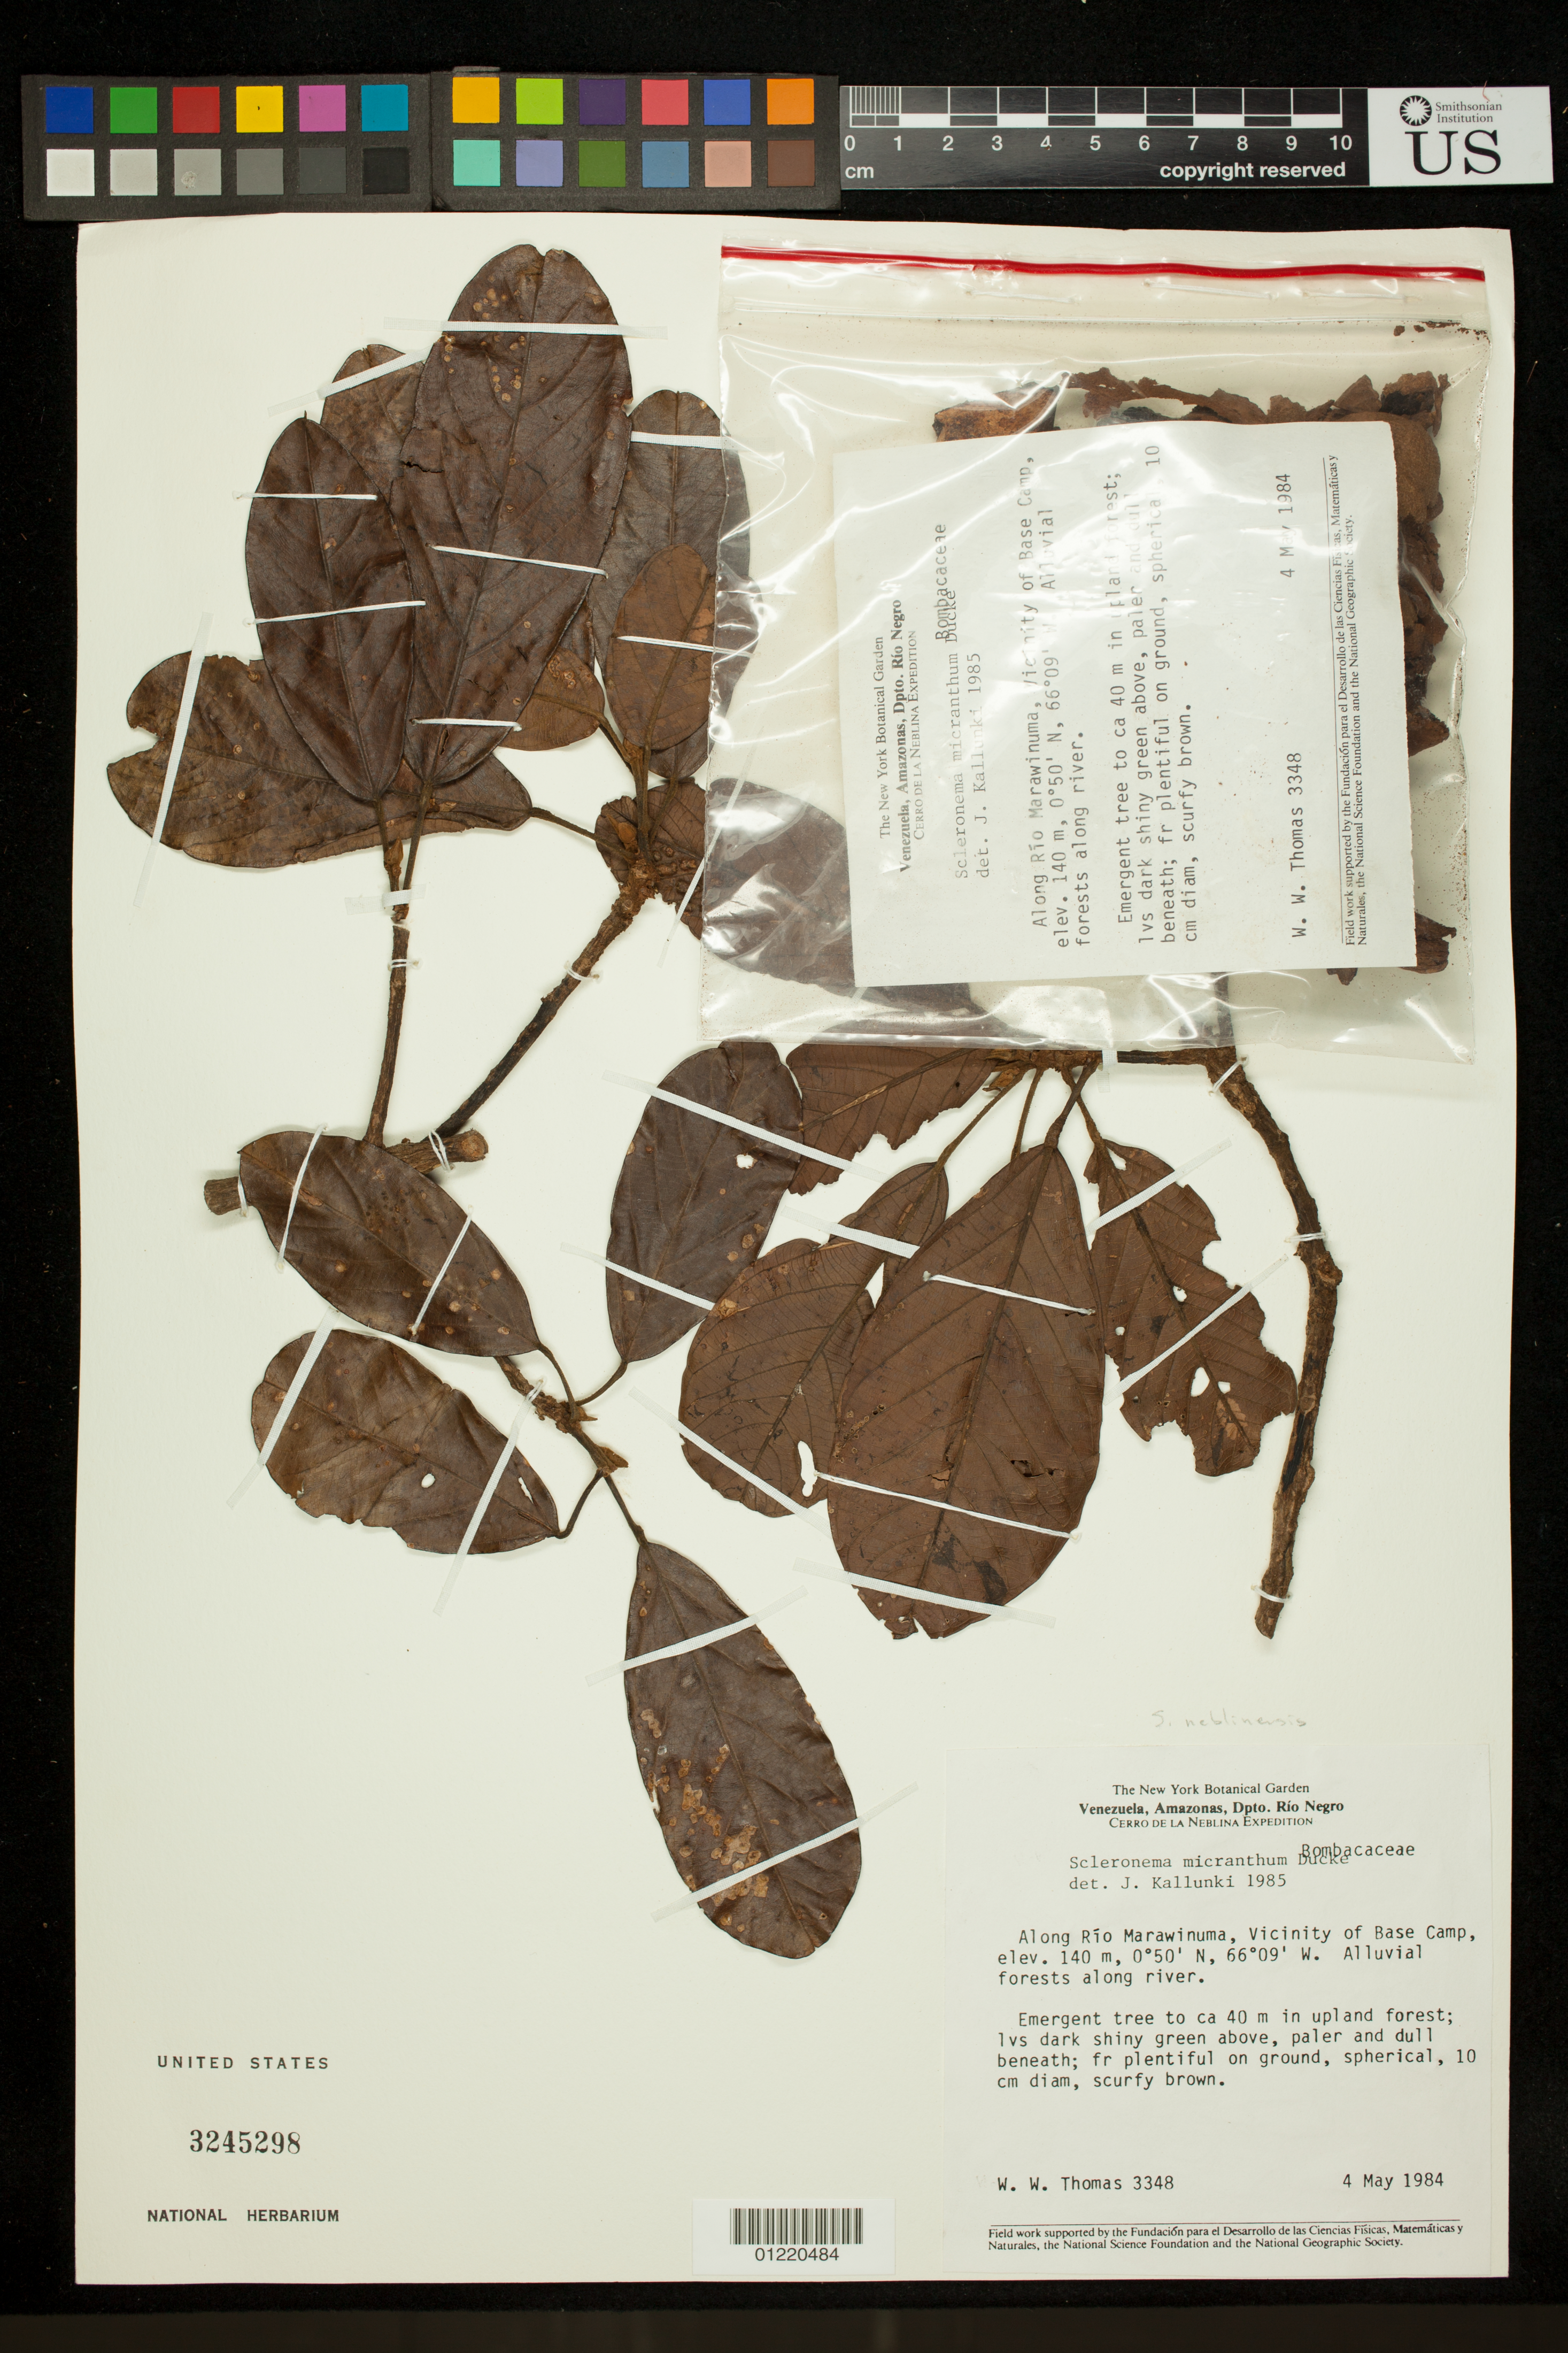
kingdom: Plantae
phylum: Tracheophyta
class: Magnoliopsida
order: Malvales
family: Malvaceae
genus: Scleronema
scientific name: Scleronema grandiflorum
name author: Huber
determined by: Dorr, Laurence J., Curator (BOT), Smithsonian Institution - National Museum of Natural History (UNITED STATES)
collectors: W. W. Thomas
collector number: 3348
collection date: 1984-05-04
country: Venezuela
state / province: Amazonas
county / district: Rio Negro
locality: Cerro de la Neblina Expedition. Along Río Marawinuma, vicinity of Base Camp.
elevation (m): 140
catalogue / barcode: US 3245298